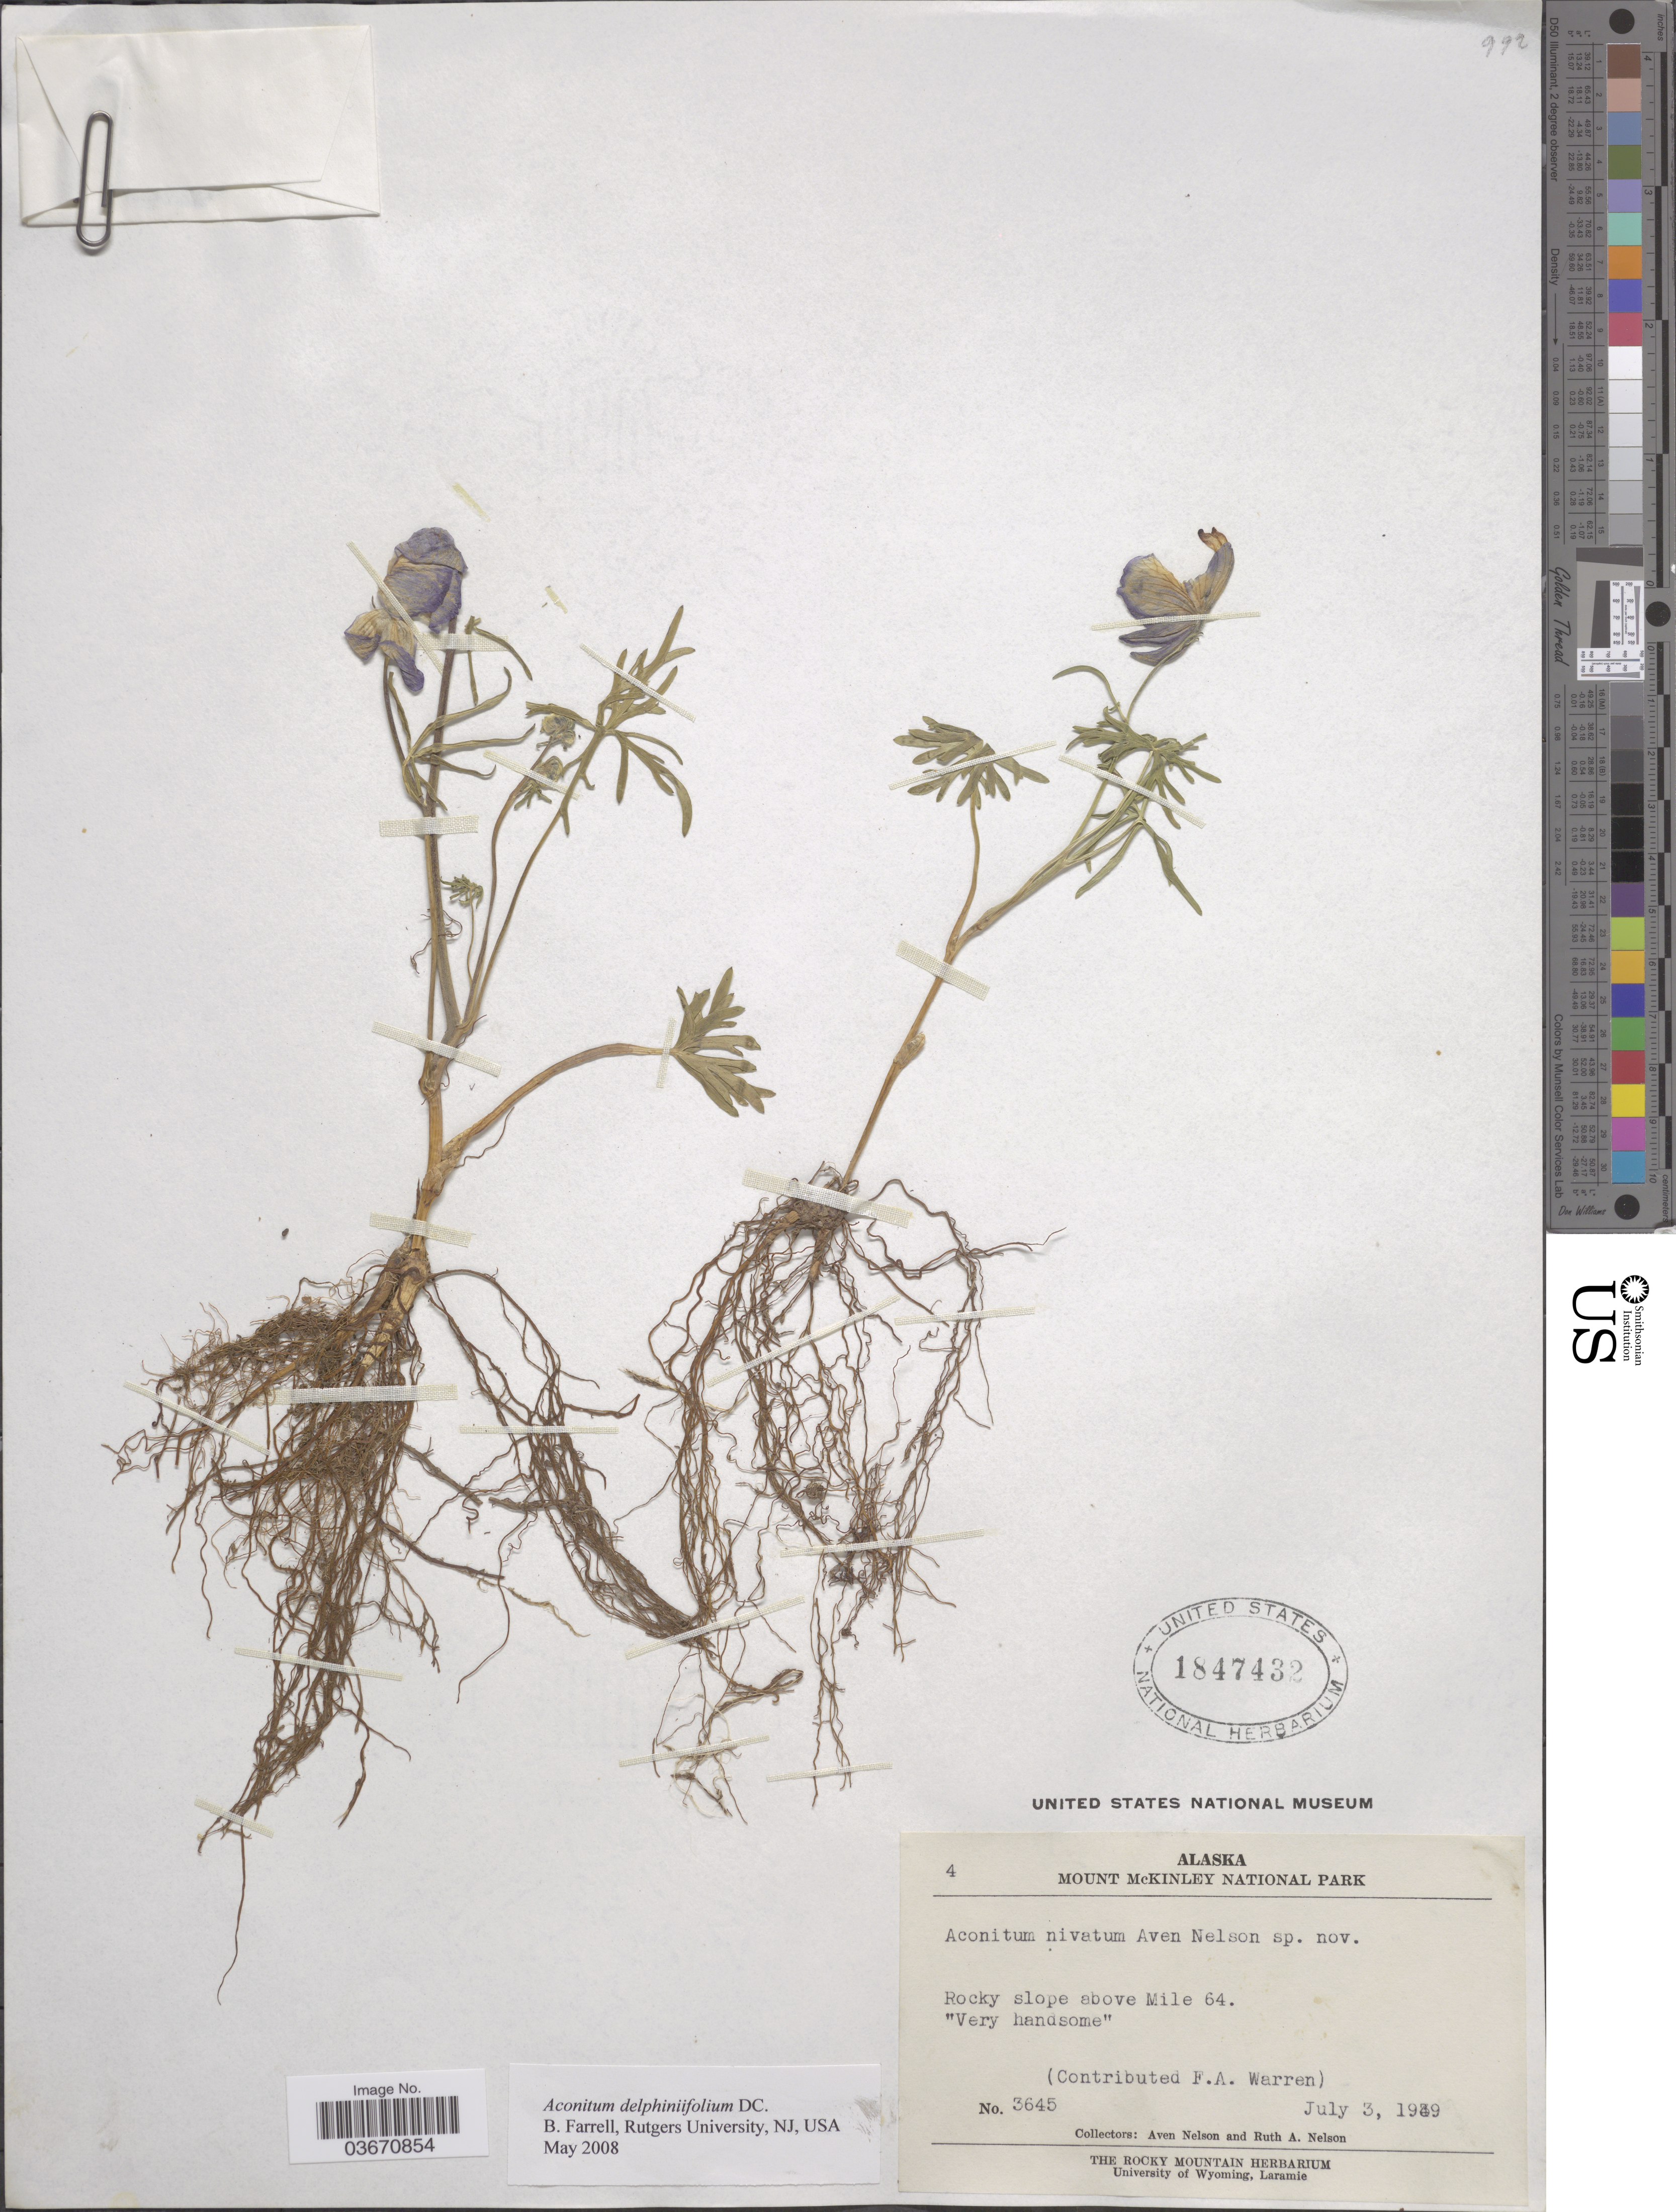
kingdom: Plantae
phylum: Tracheophyta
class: Magnoliopsida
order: Ranunculales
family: Ranunculaceae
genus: Aconitum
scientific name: Aconitum delphinifolium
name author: DC.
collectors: A. Nelson & R. A. Nelson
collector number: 3645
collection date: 1939-07-03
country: United States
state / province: Alaska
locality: Mount McKinley National Park. Above Mile 64.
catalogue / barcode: US 1847432